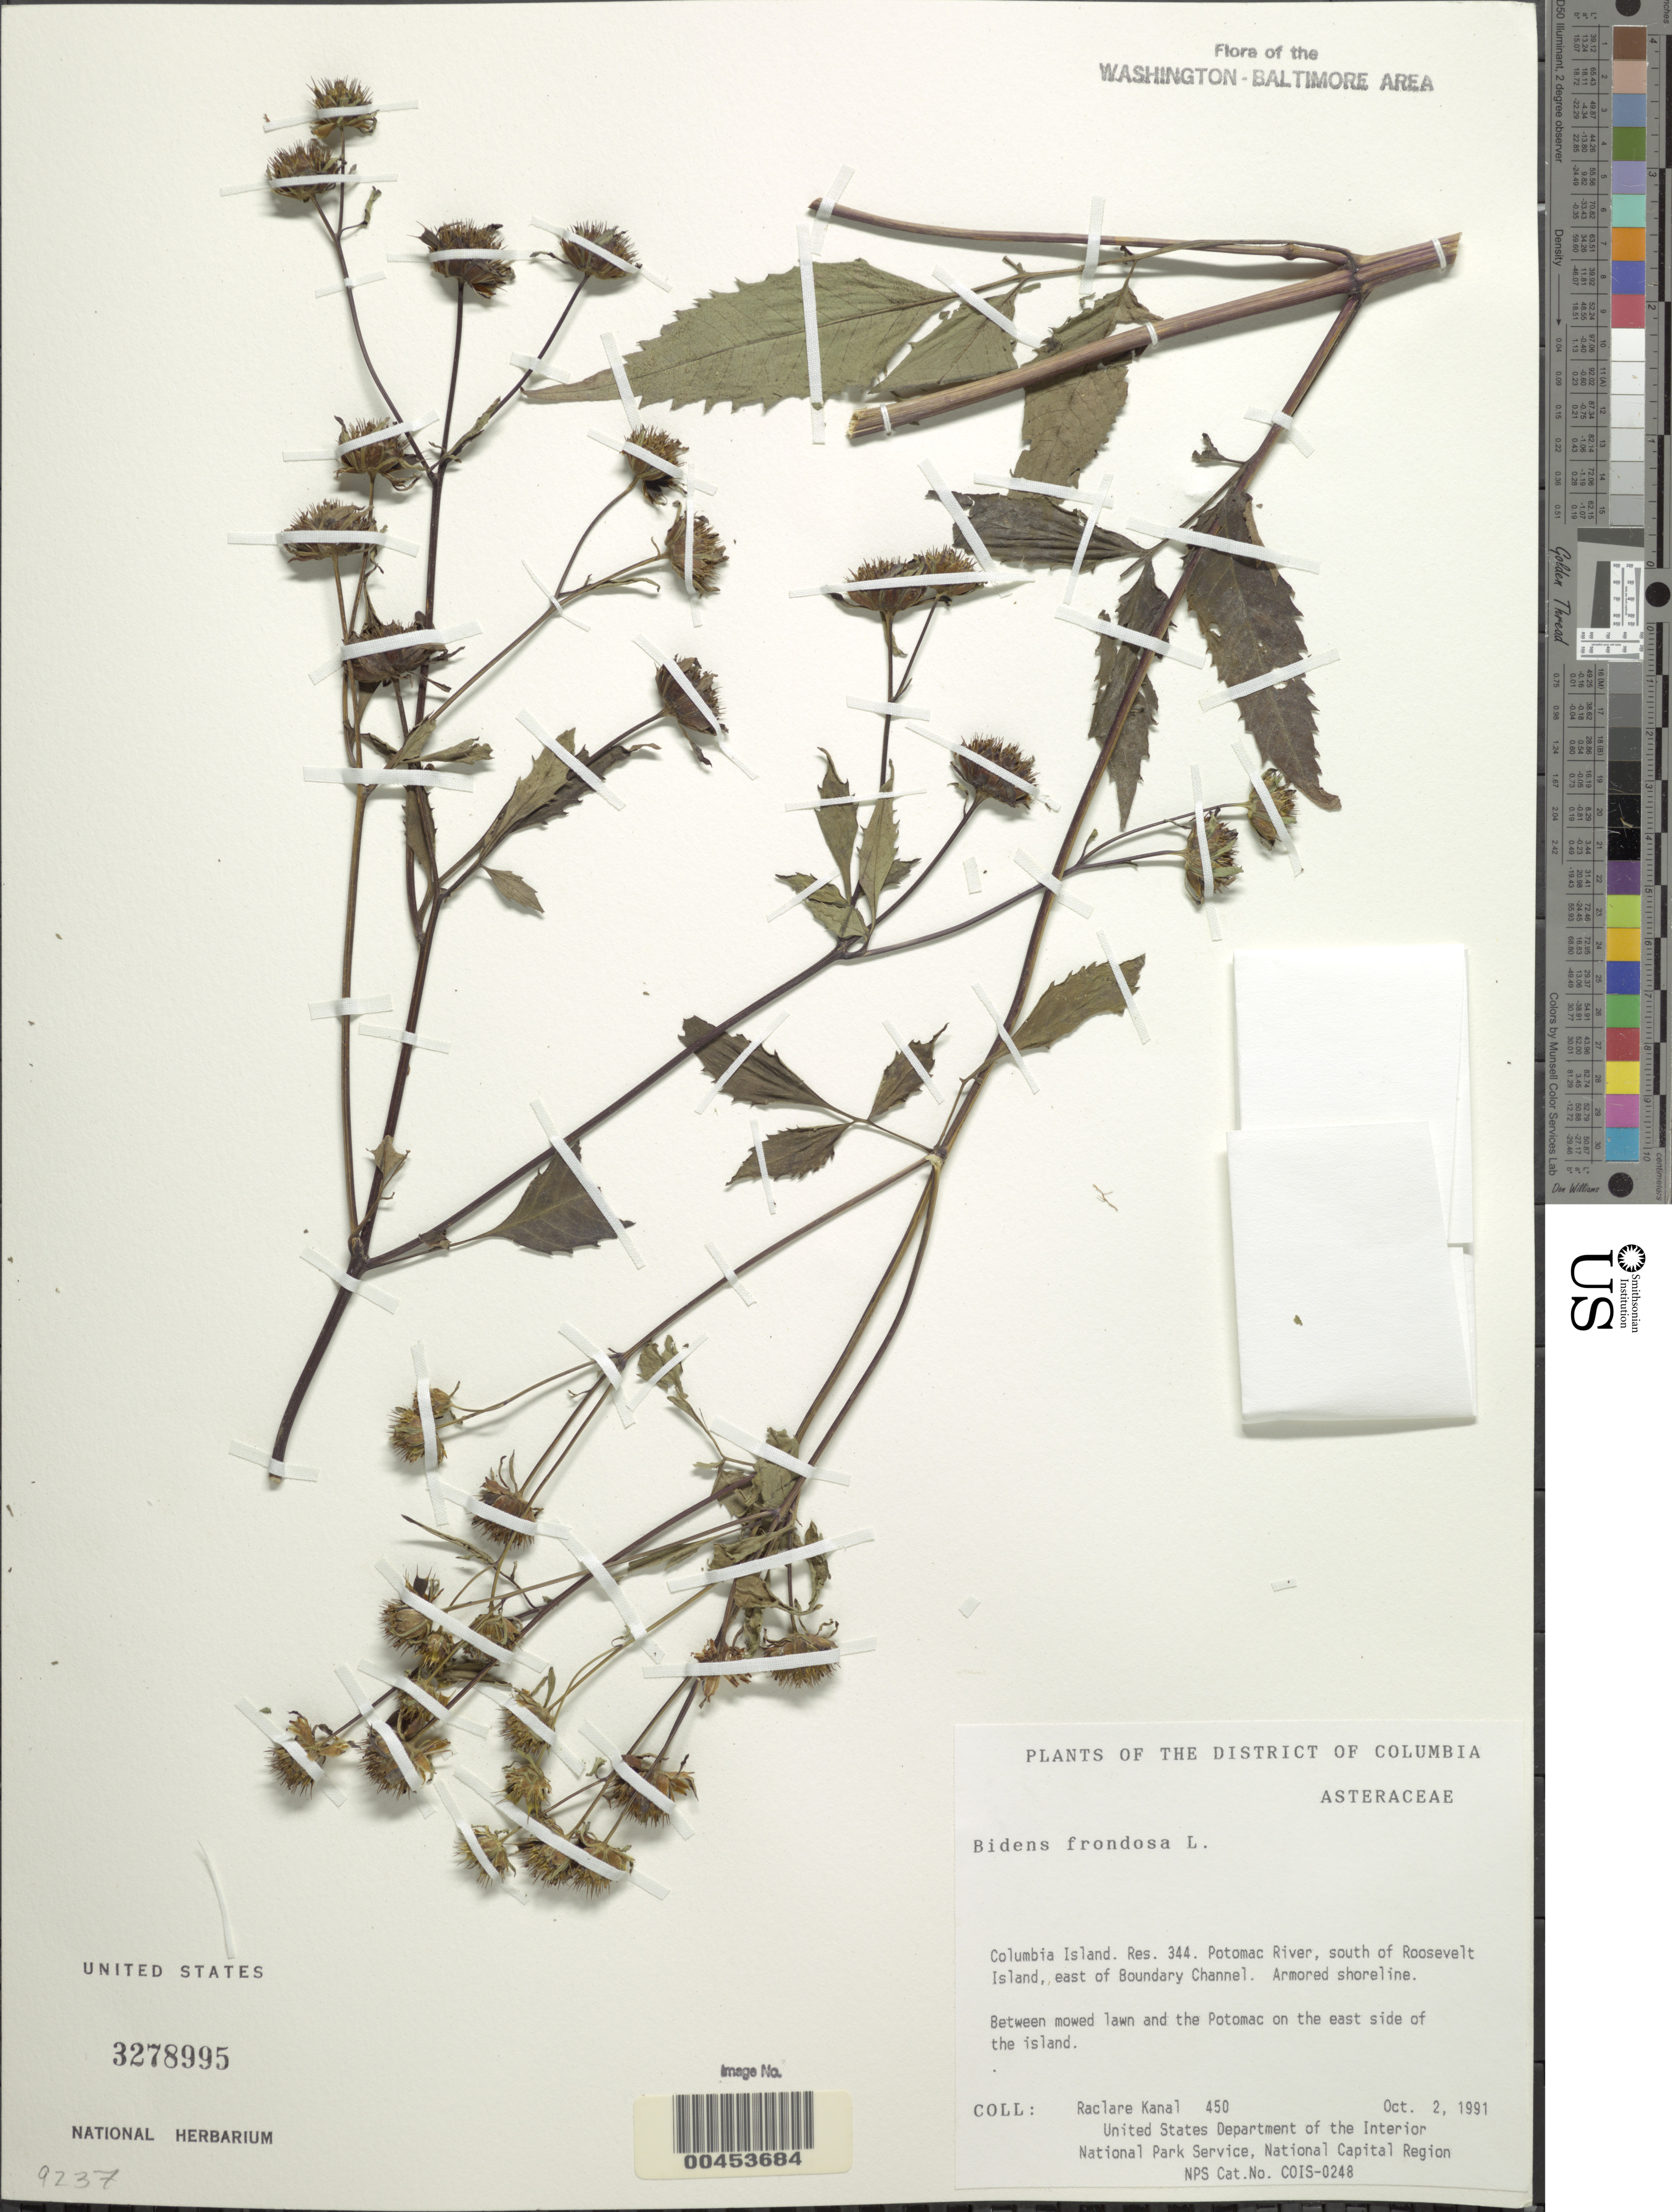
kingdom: Plantae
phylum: Tracheophyta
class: Magnoliopsida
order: Asterales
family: Asteraceae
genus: Bidens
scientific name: Bidens frondosa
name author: L.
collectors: R. Kanal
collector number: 450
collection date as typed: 02 Oct 1991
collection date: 1991-10-02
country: United States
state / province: District of Columbia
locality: Columbia Island, Res 344, Potomac River, S of Roosevelt Island, E of Boundary Channel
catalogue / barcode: US 3278995